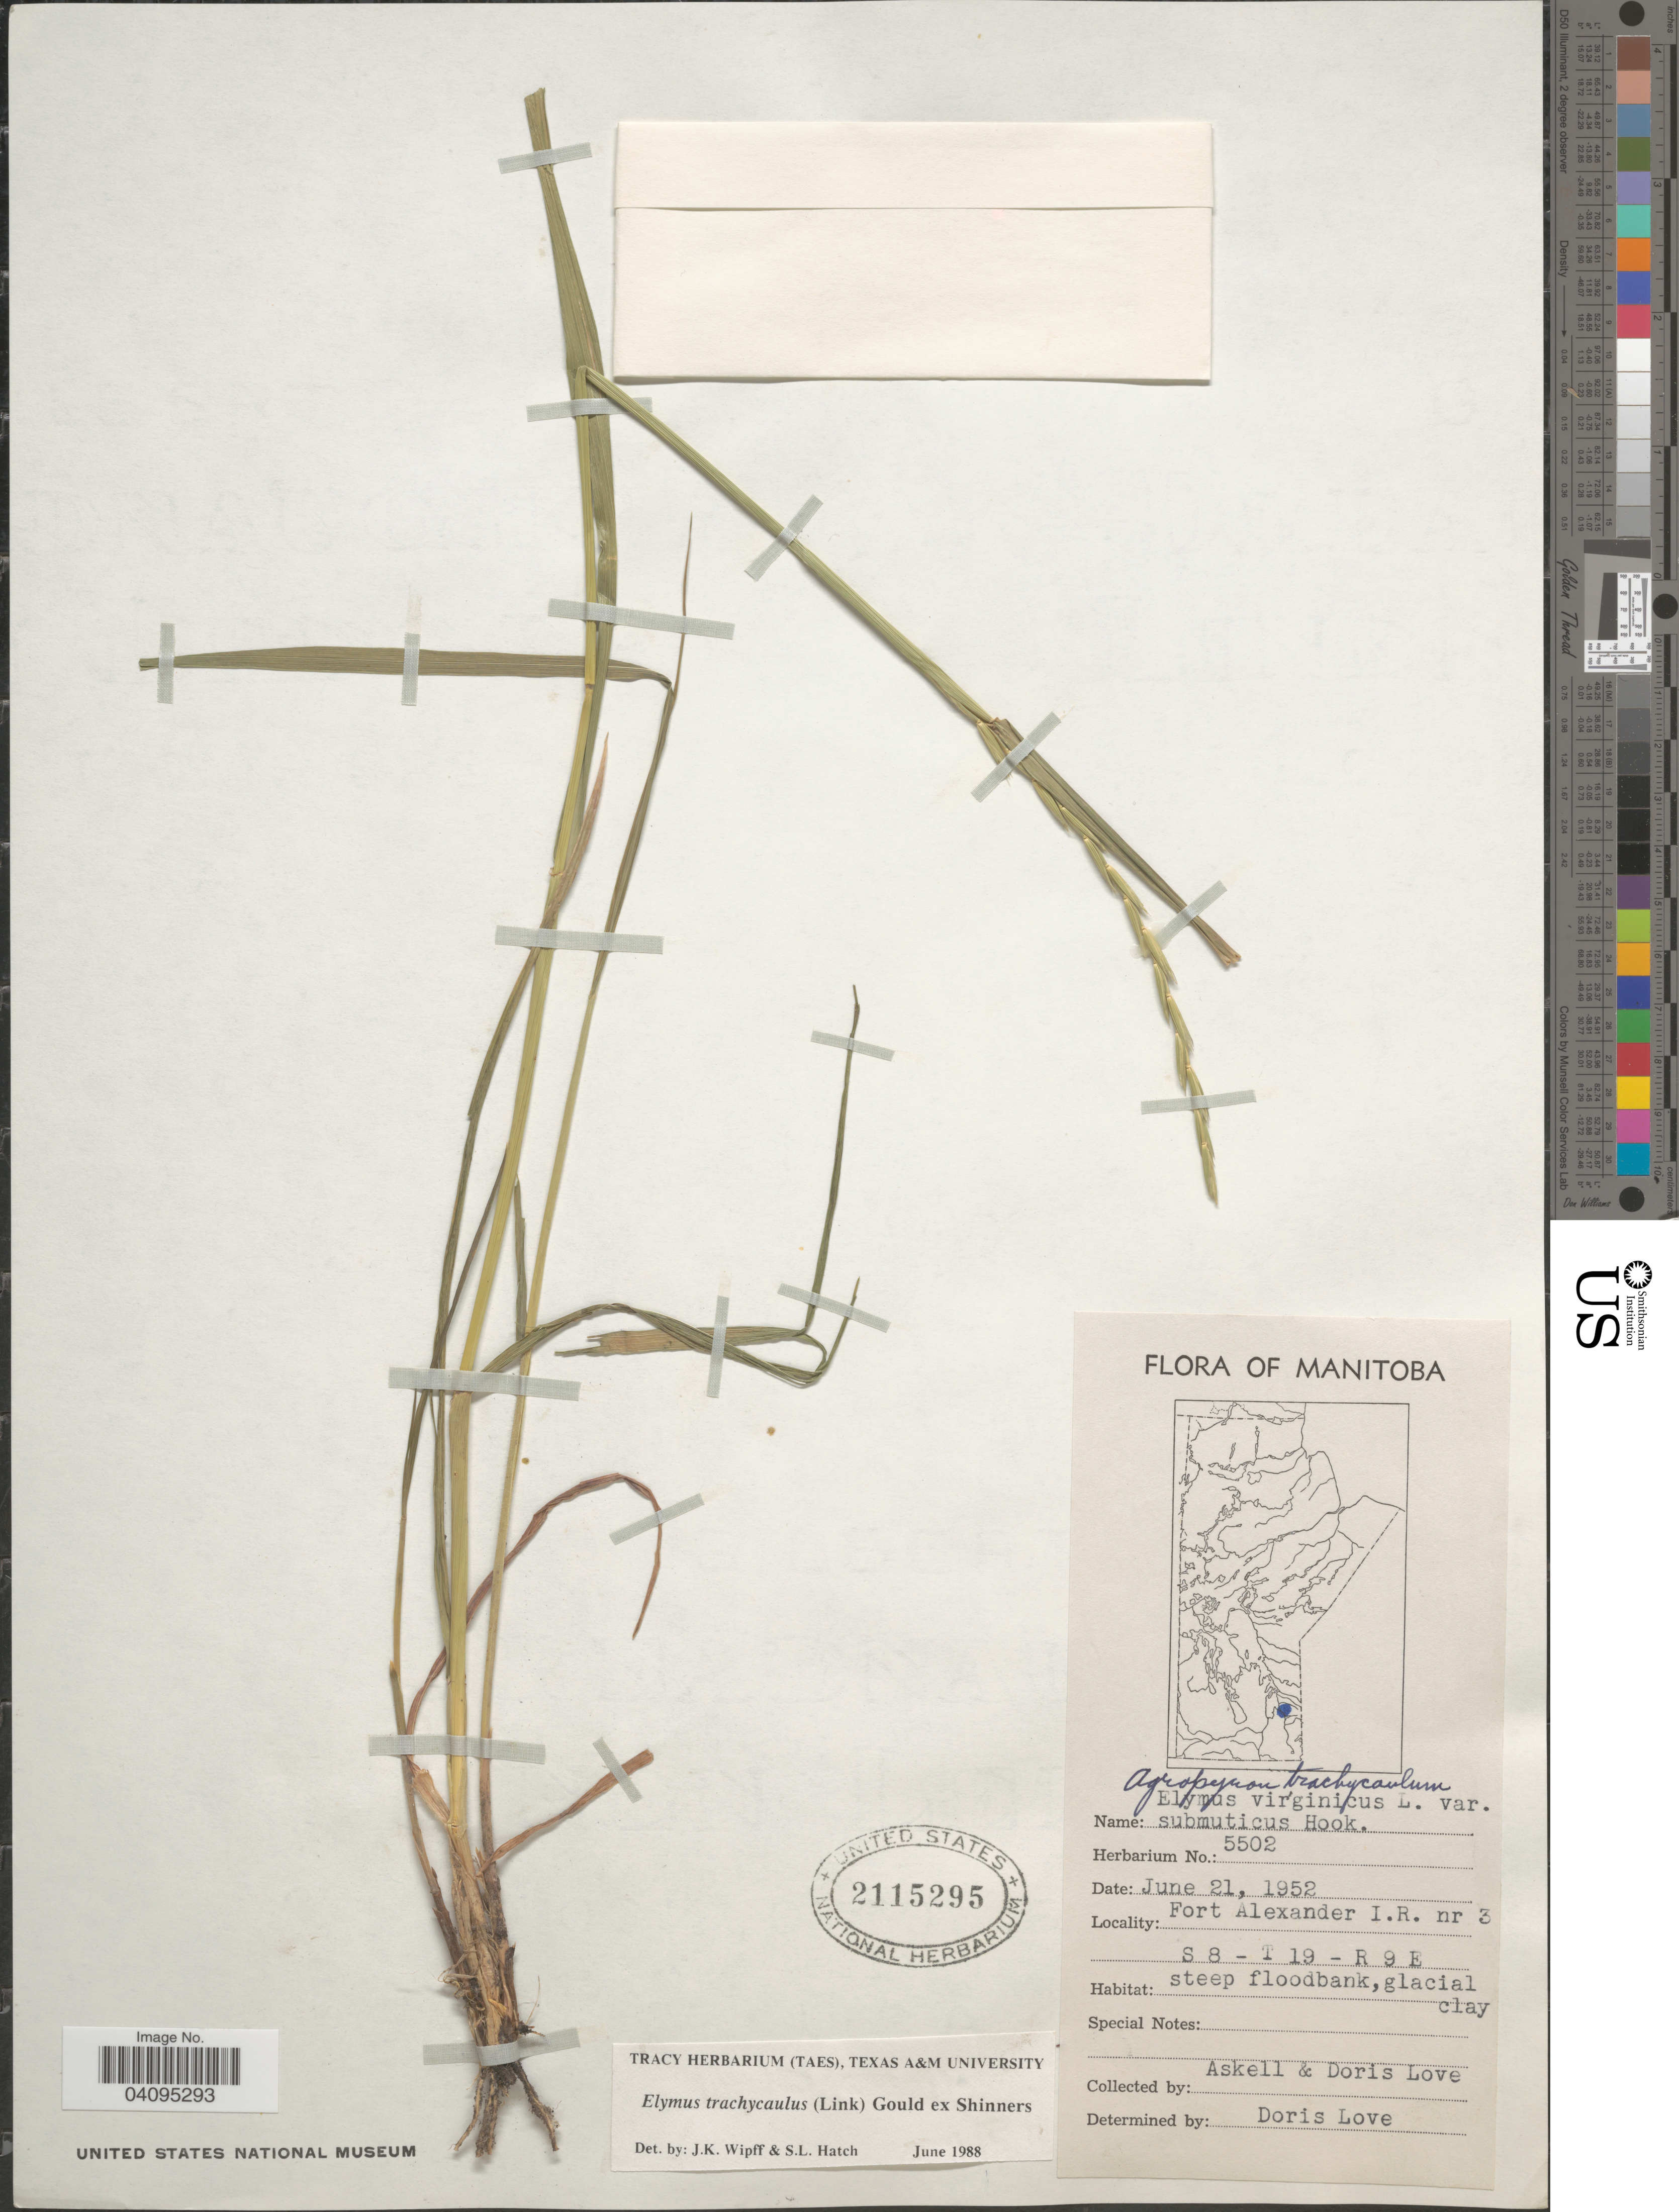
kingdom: Plantae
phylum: Tracheophyta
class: Liliopsida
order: Poales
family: Poaceae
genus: Elymus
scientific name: Elymus trachycaulus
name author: (Link) Gould ex Shinners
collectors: Á. Löve & D. Löve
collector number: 5502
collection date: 1952-06-21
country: Canada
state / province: Manitoba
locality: Fort Alexander I.R. nr 3. S 8 - T 19 - R 9 E. Steep floodbank, glacial clay.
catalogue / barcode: US 2115295